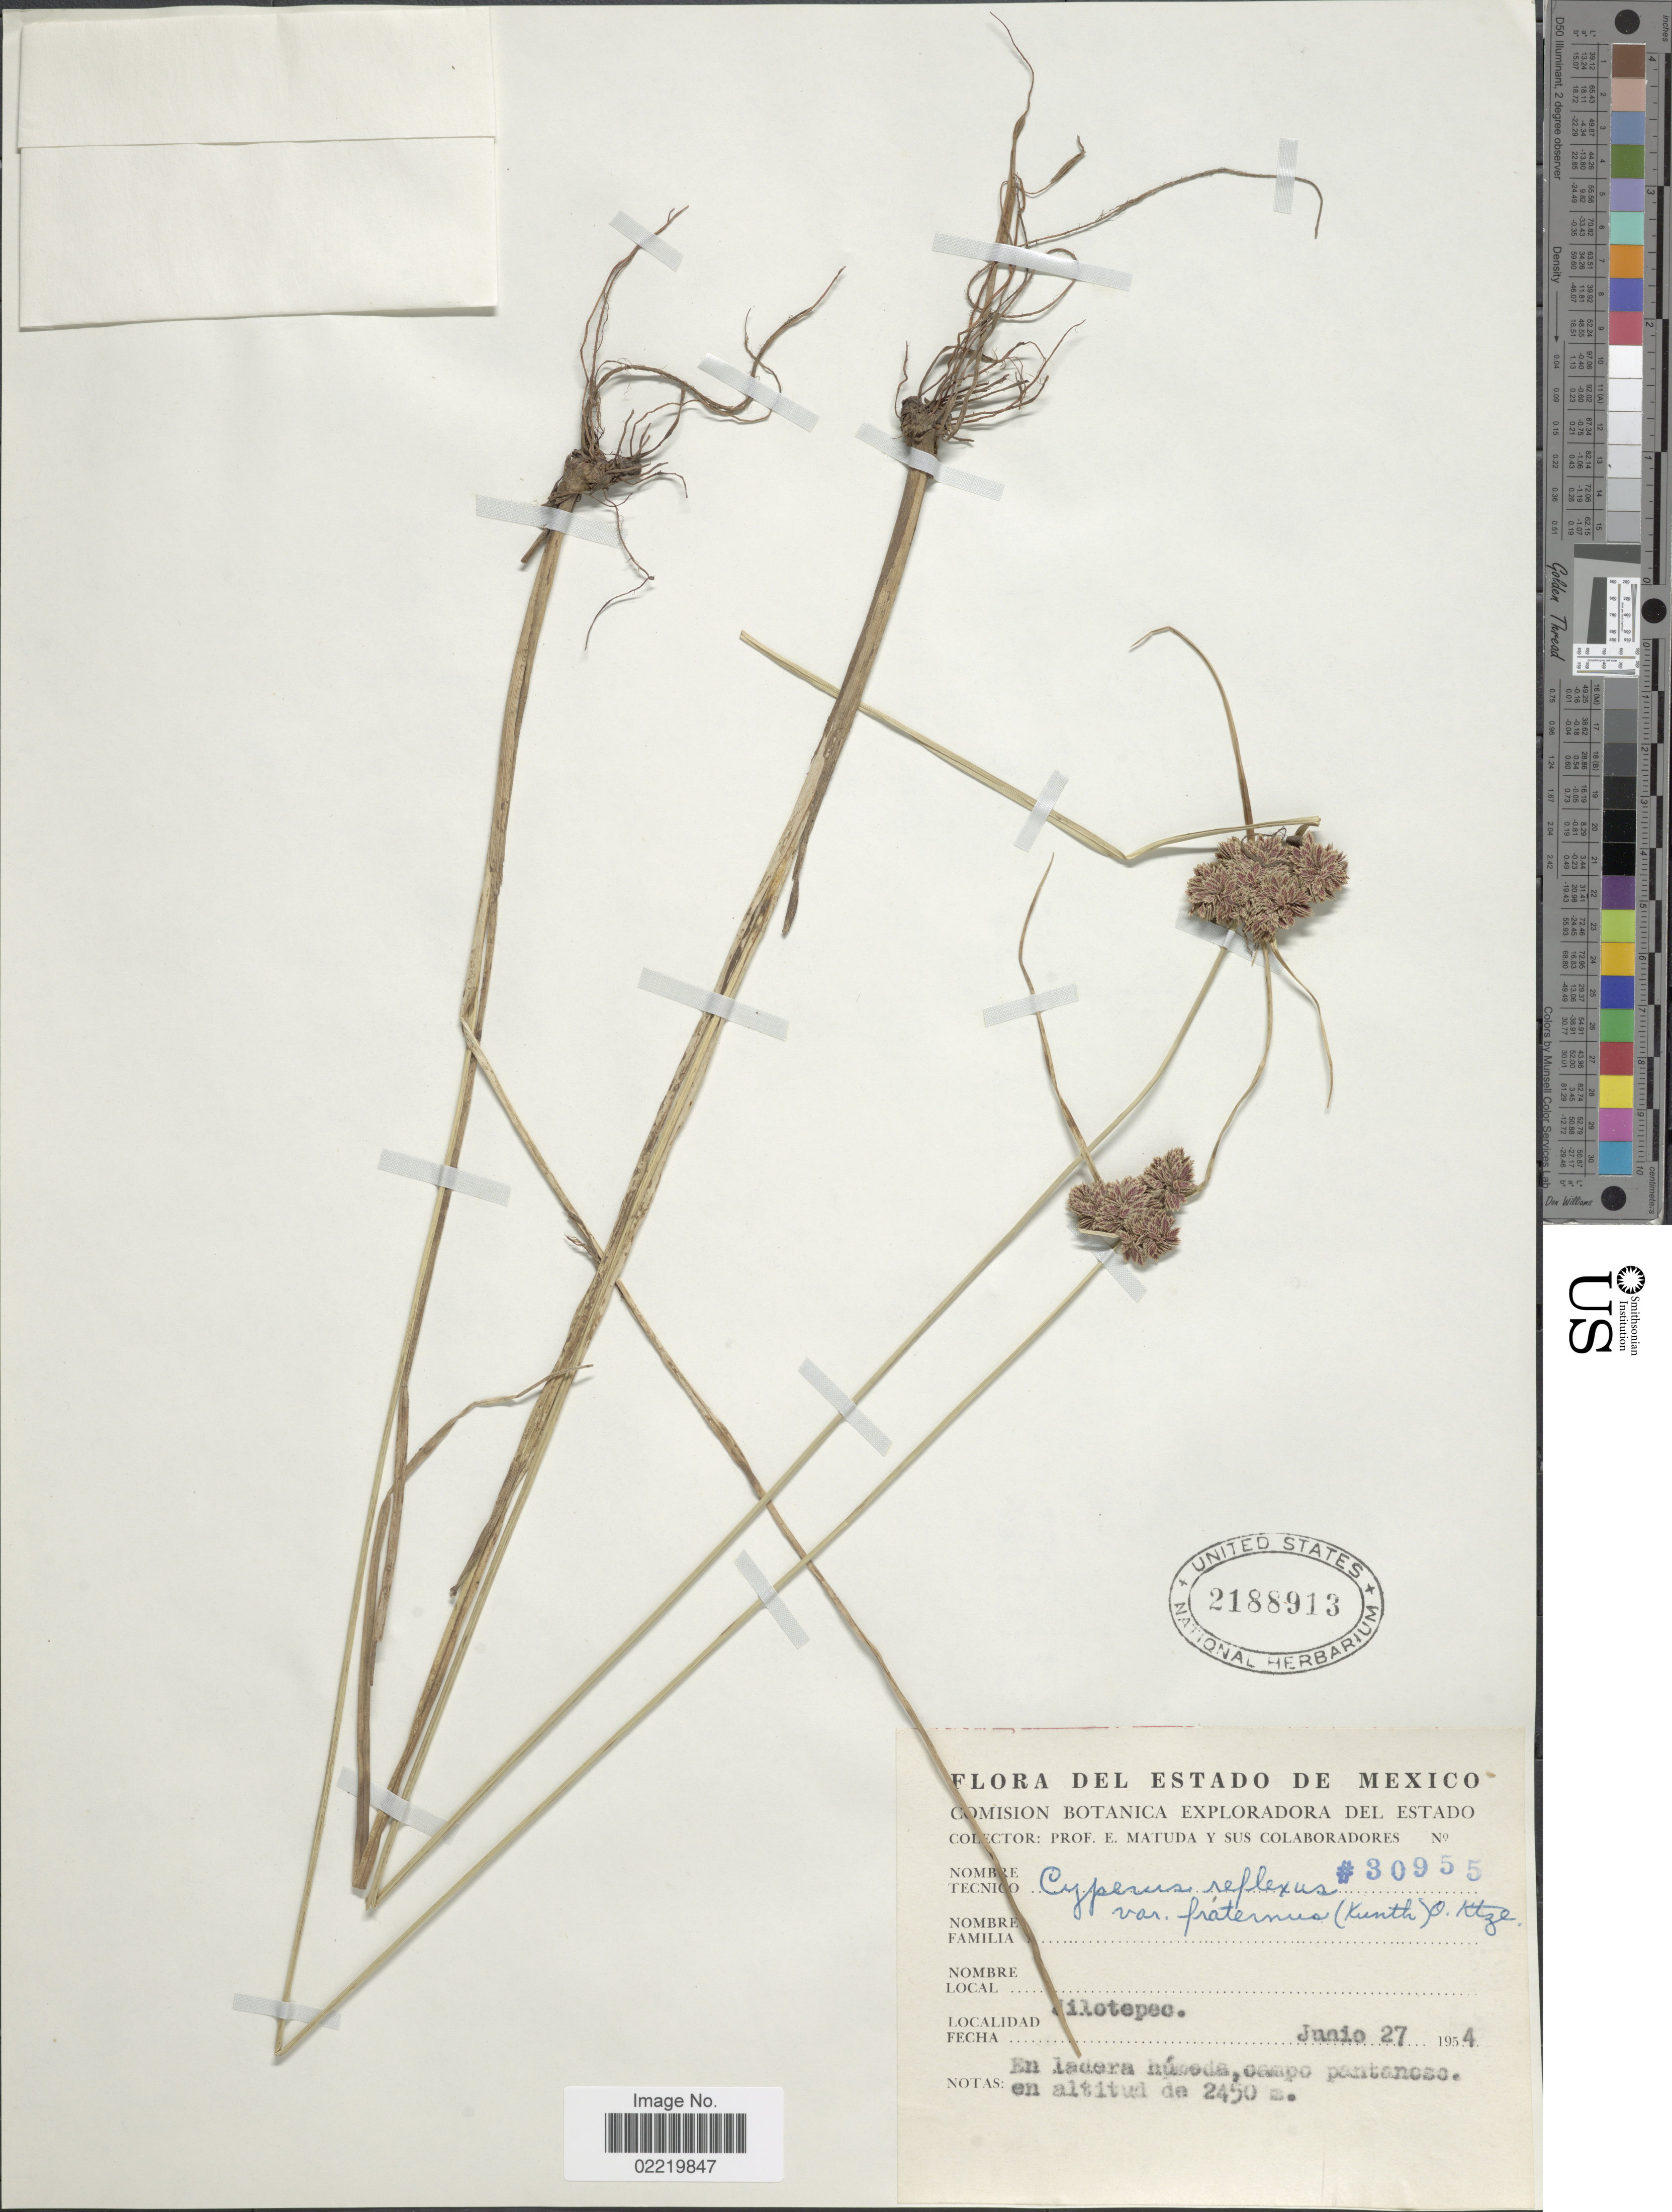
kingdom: Plantae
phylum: Tracheophyta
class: Liliopsida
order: Poales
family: Cyperaceae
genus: Cyperus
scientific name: Cyperus reflexus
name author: Vahl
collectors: E. Matuda & et al.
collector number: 30955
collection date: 1954-06-27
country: Mexico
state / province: México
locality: Jilotepec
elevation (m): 2450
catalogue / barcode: US 2188913